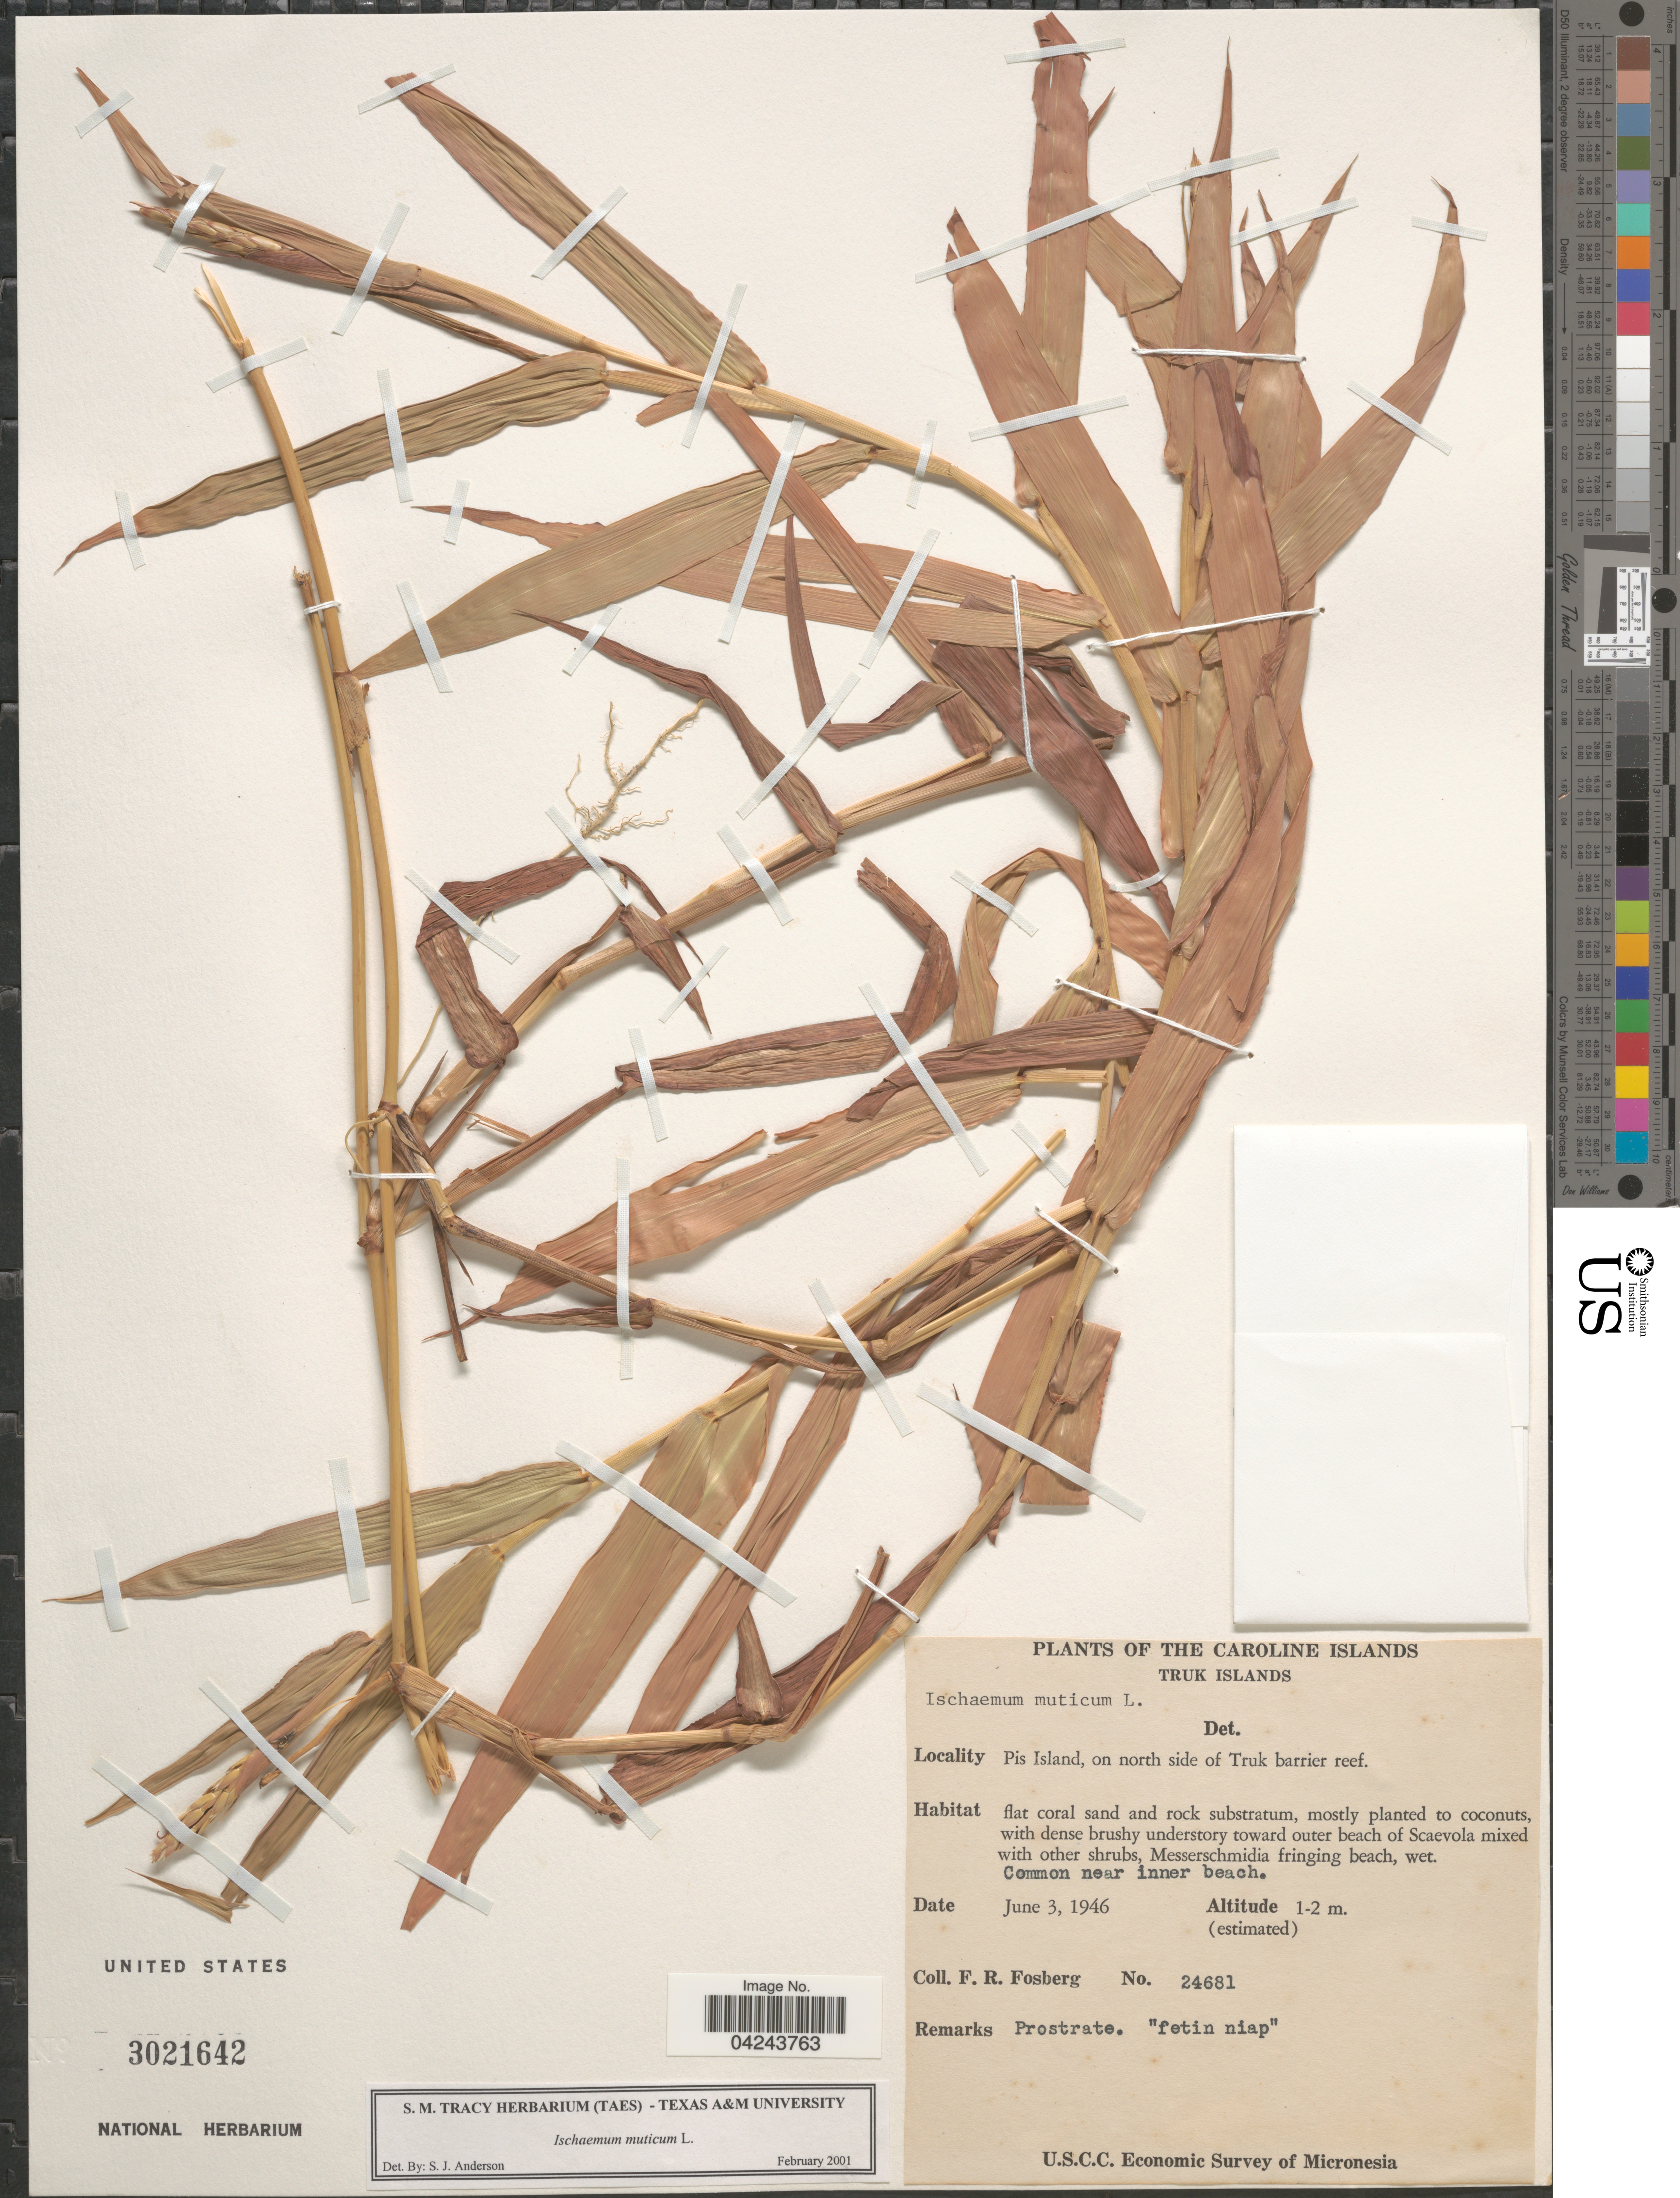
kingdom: Plantae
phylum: Tracheophyta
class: Liliopsida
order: Poales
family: Poaceae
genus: Ischaemum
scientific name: Ischaemum muticum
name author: L.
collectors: F. R. Fosberg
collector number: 24681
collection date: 1946-06-03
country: Micronesia, Federated States of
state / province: Truk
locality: Caroline Islands. Truk Islands. Pis Island, on north side of Truk barrier reed. U.S.C.C. Economic Survey of Micronesia.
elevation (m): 1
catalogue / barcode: US 3021642